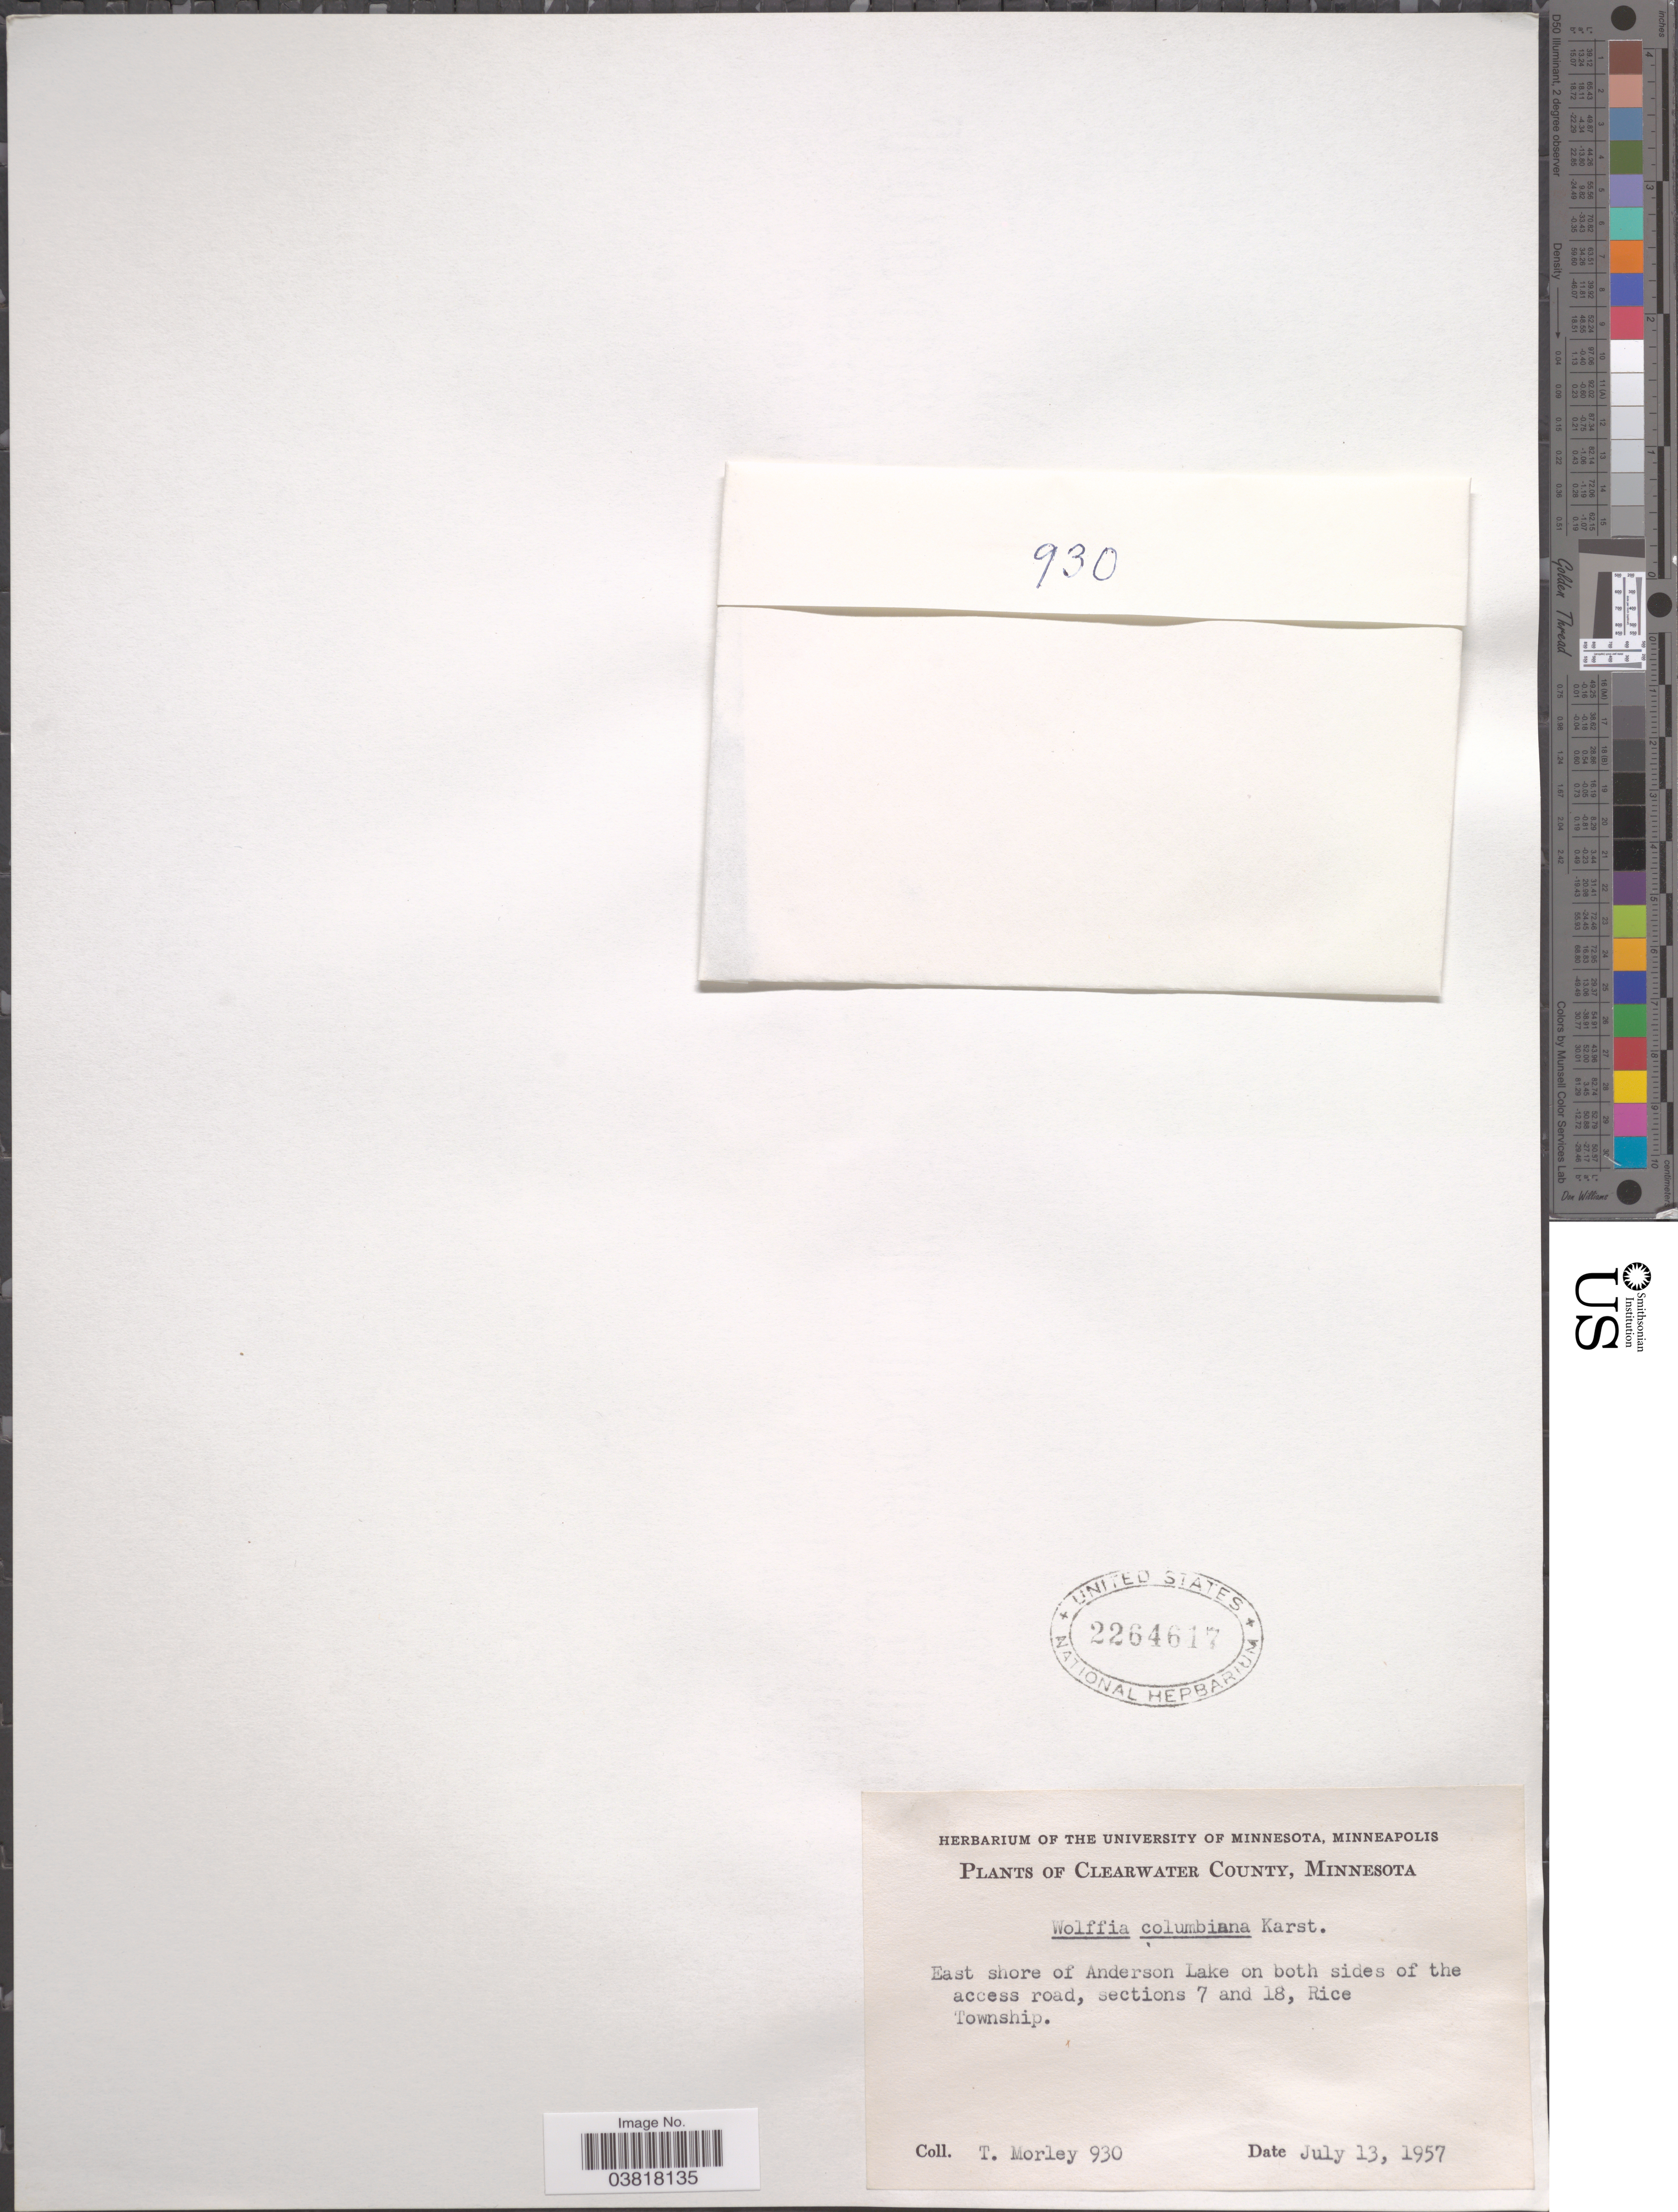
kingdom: Plantae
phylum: Tracheophyta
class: Liliopsida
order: Alismatales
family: Araceae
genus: Wolffia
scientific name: Wolffia columbiana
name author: H. Karst.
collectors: T. Morley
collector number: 930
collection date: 1957-07-13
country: United States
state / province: Minnesota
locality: Clearwater County. East shore of Anderson Lake on both sides of the access road, sections 7 and 18, Rice Township.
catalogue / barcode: US 2264617